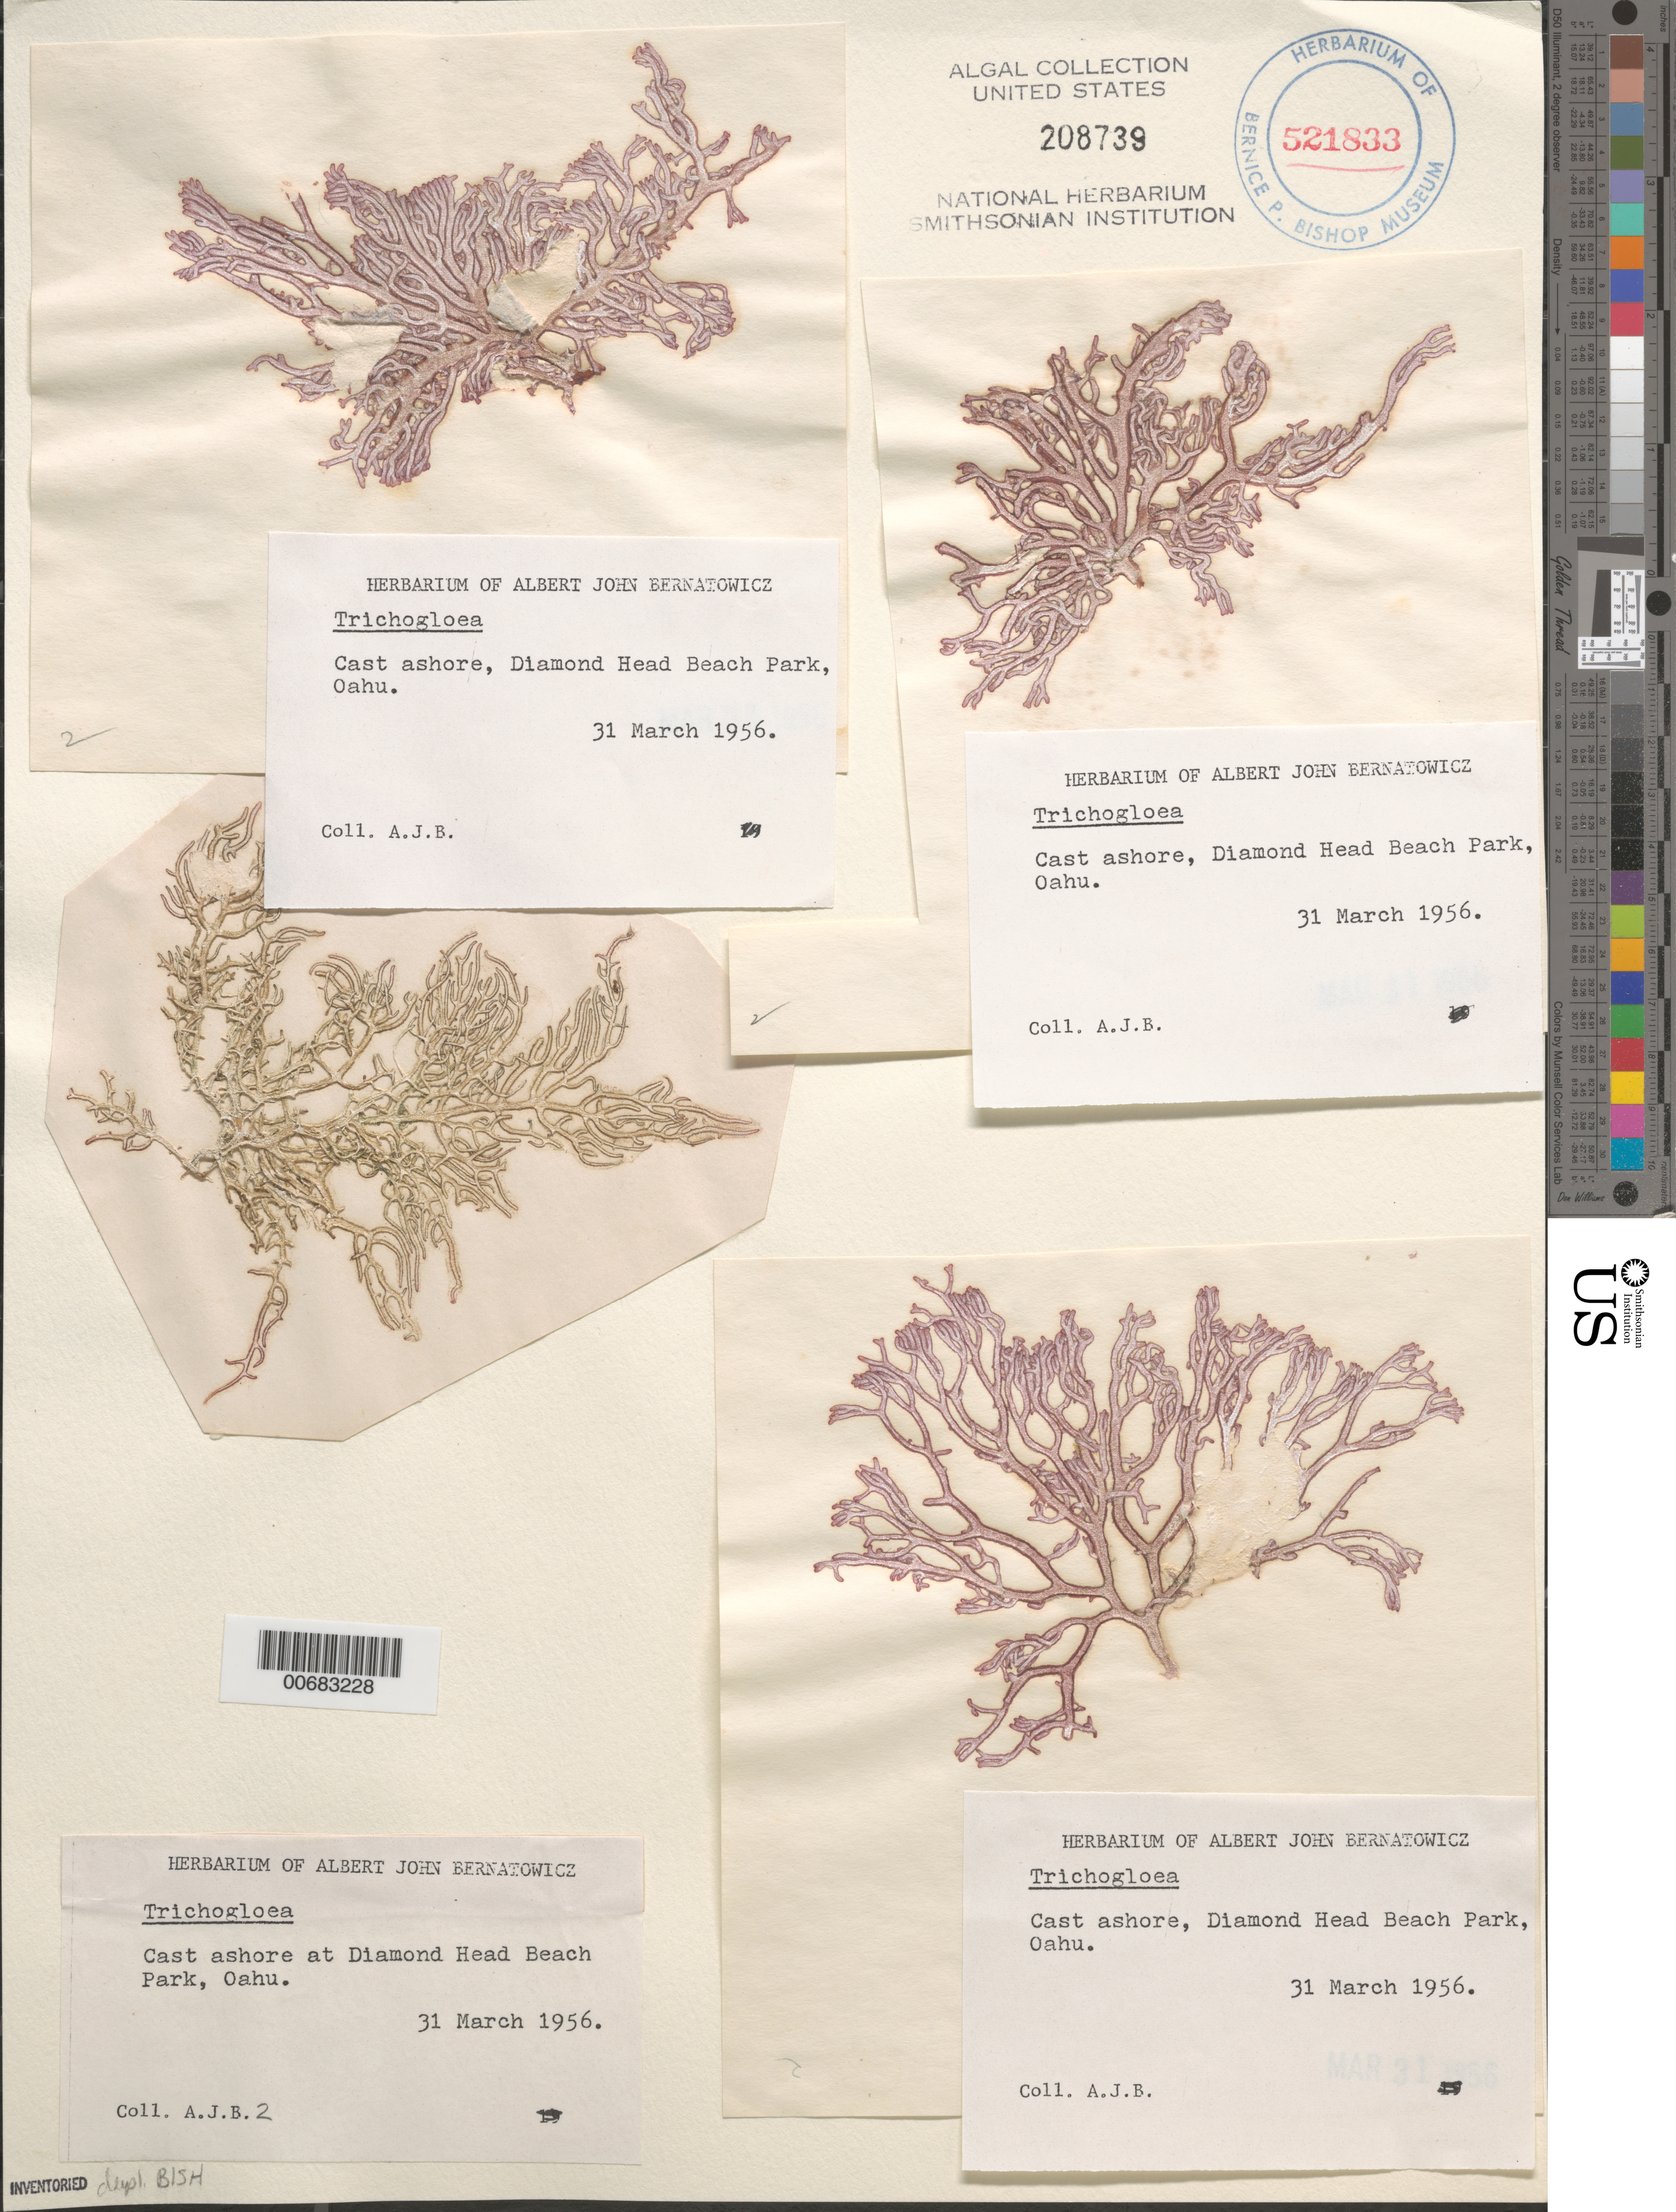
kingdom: Plantae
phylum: Rhodophyta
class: Florideophyceae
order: Nemaliales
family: Liagoraceae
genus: Trichogloea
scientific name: Trichogloea sp.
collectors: A. Bernatowicz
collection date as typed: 31 Mar 1956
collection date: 1956-03-31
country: United States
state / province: Hawaii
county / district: Honolulu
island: Oahu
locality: Diamond Head Beach Park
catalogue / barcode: US 208739